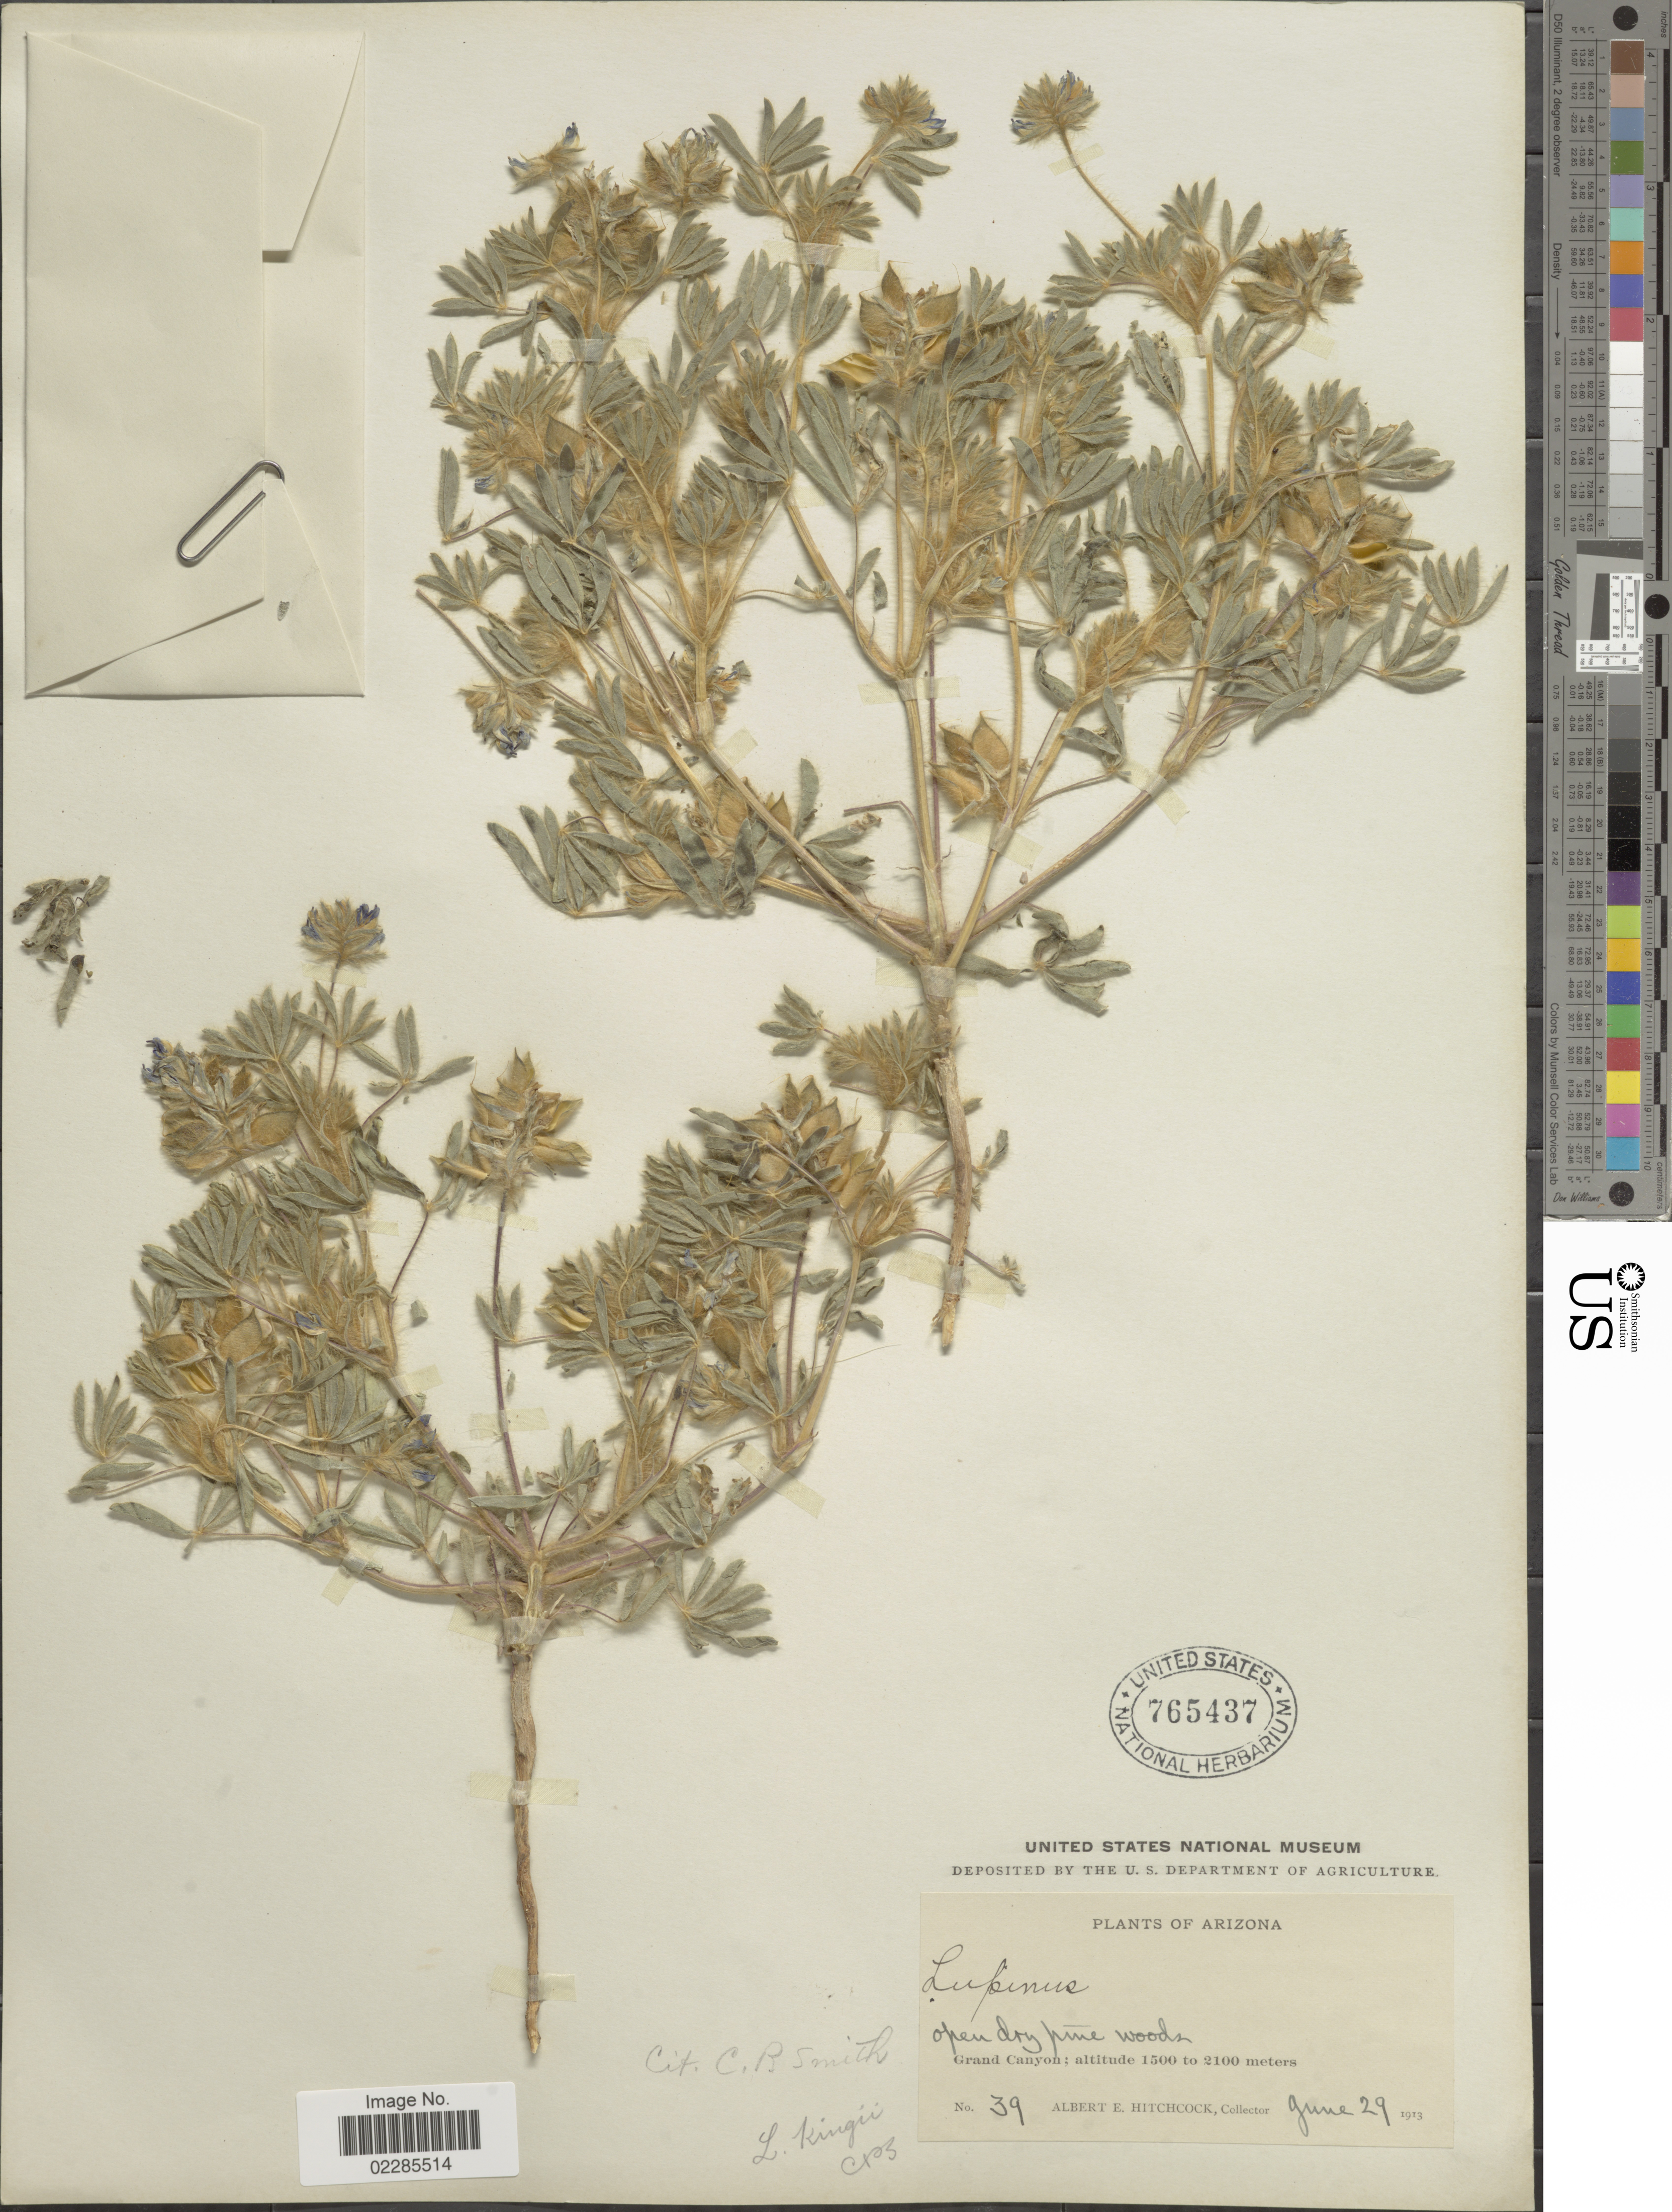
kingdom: Plantae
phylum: Tracheophyta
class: Magnoliopsida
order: Fabales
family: Fabaceae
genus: Lupinus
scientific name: Lupinus kingii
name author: S. Watson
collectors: A. Hitchcock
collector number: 39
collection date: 1913-06-29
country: United States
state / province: Arizona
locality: Open dry pine woods, Grand Canyon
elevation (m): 1500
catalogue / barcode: US 765437